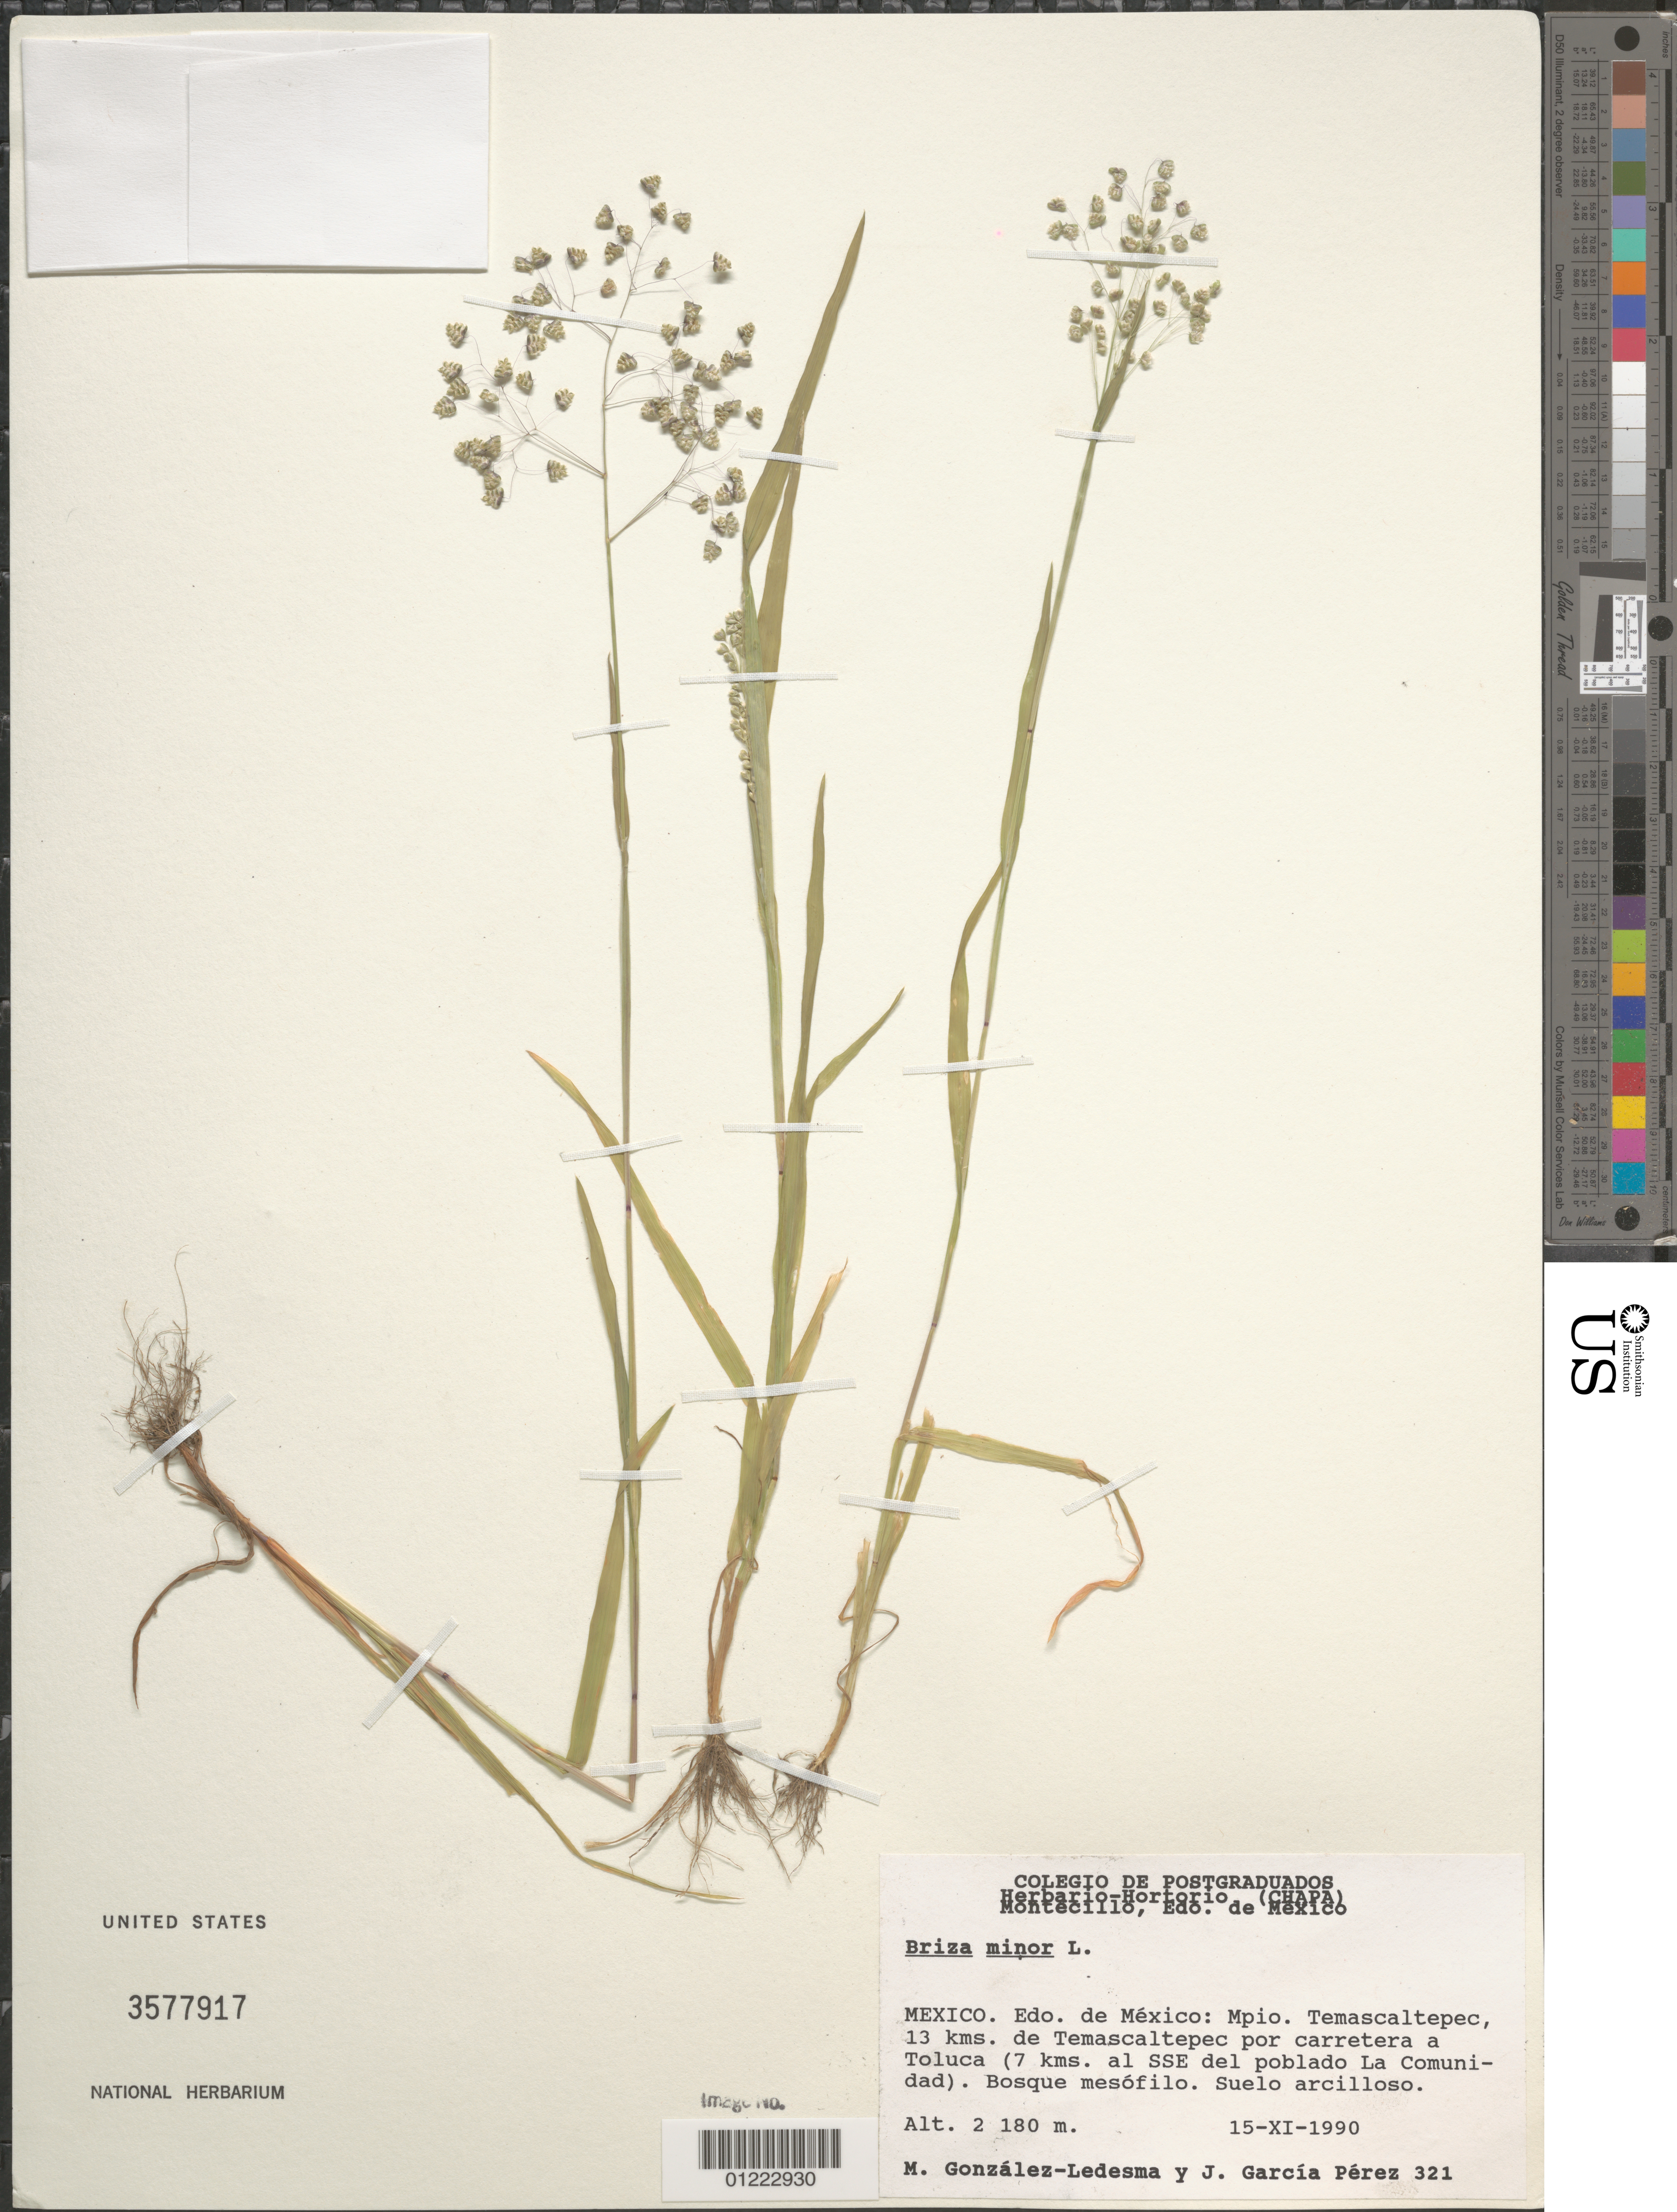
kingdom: Plantae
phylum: Tracheophyta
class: Liliopsida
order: Poales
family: Poaceae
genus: Briza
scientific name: Briza minor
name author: L.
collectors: M. González-Ledesma & J. D. García-Pérez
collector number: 321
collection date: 1990-11-15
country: Mexico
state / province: México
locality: Mpio. Temascaltepec 13 kms. de Temascaltepec por carretera a Toluca (7 kms. al SSE del poblado La Comuni dad). ;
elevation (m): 2180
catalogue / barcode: US 3577917